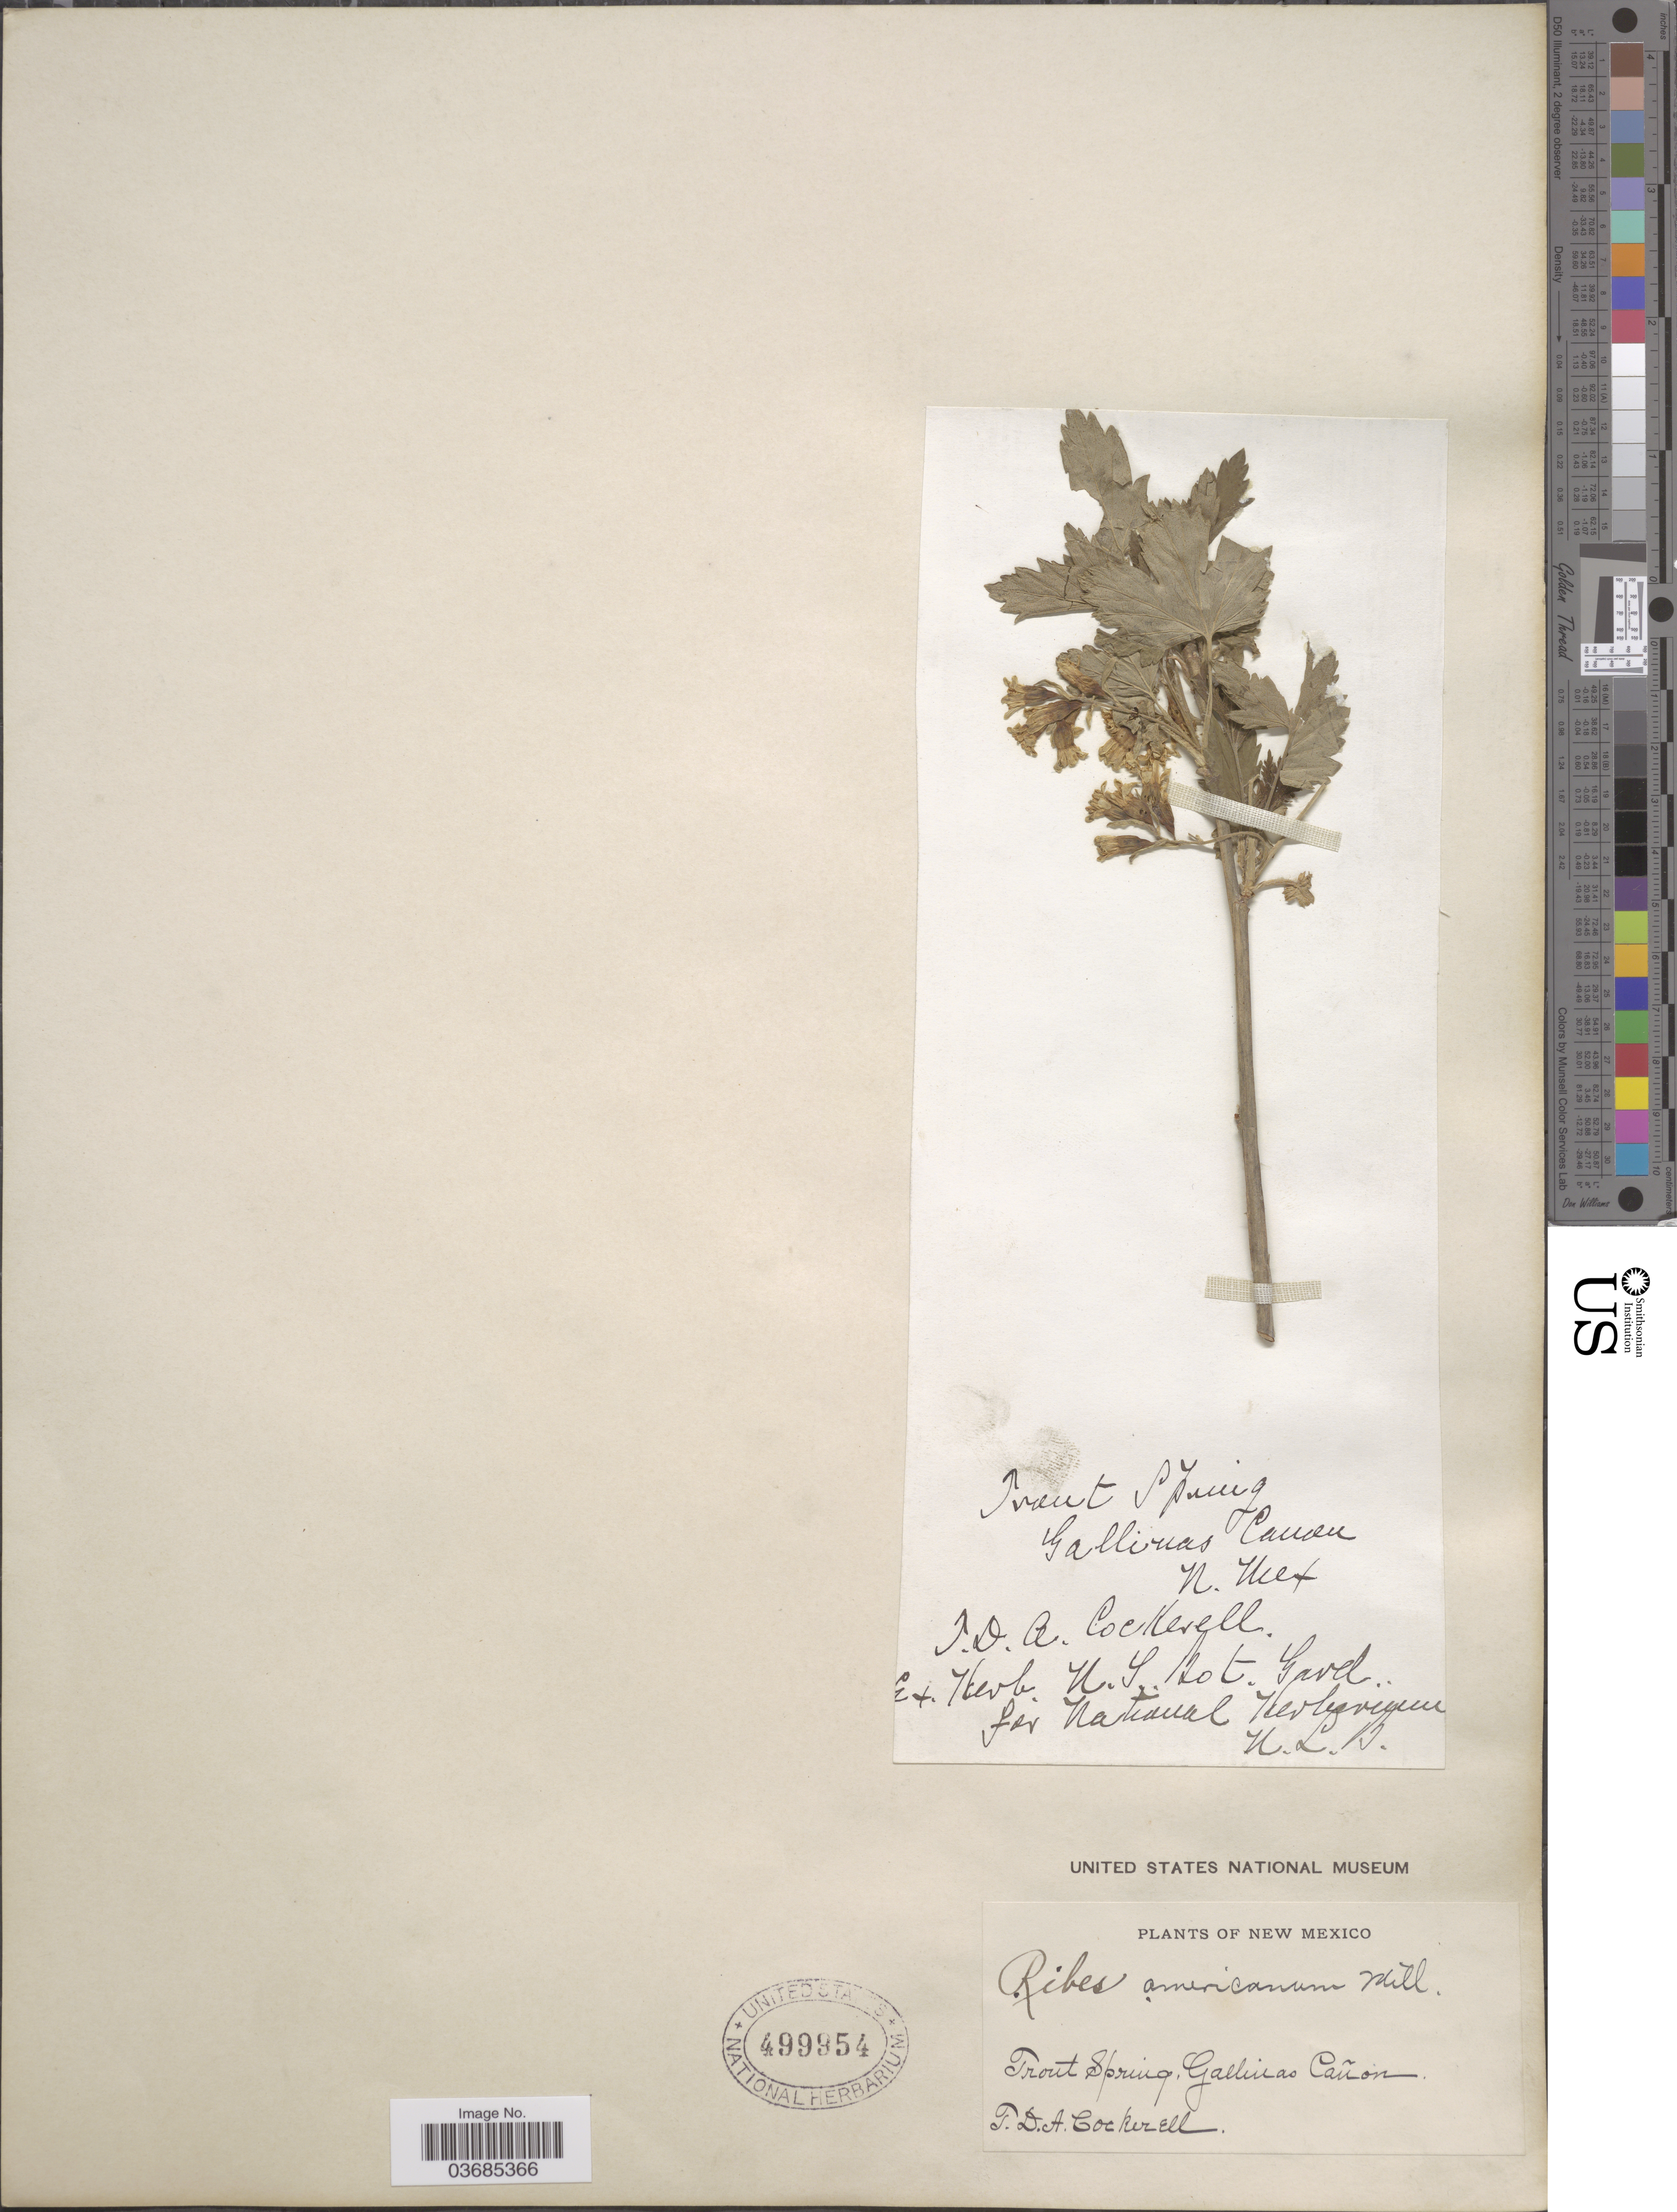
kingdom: Plantae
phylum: Tracheophyta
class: Magnoliopsida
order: Saxifragales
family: Grossulariaceae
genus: Ribes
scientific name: Ribes americanum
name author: Mill.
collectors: T. Cockerell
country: United States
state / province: New Mexico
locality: Trout Spring. Gallinas Canon.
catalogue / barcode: US 499954